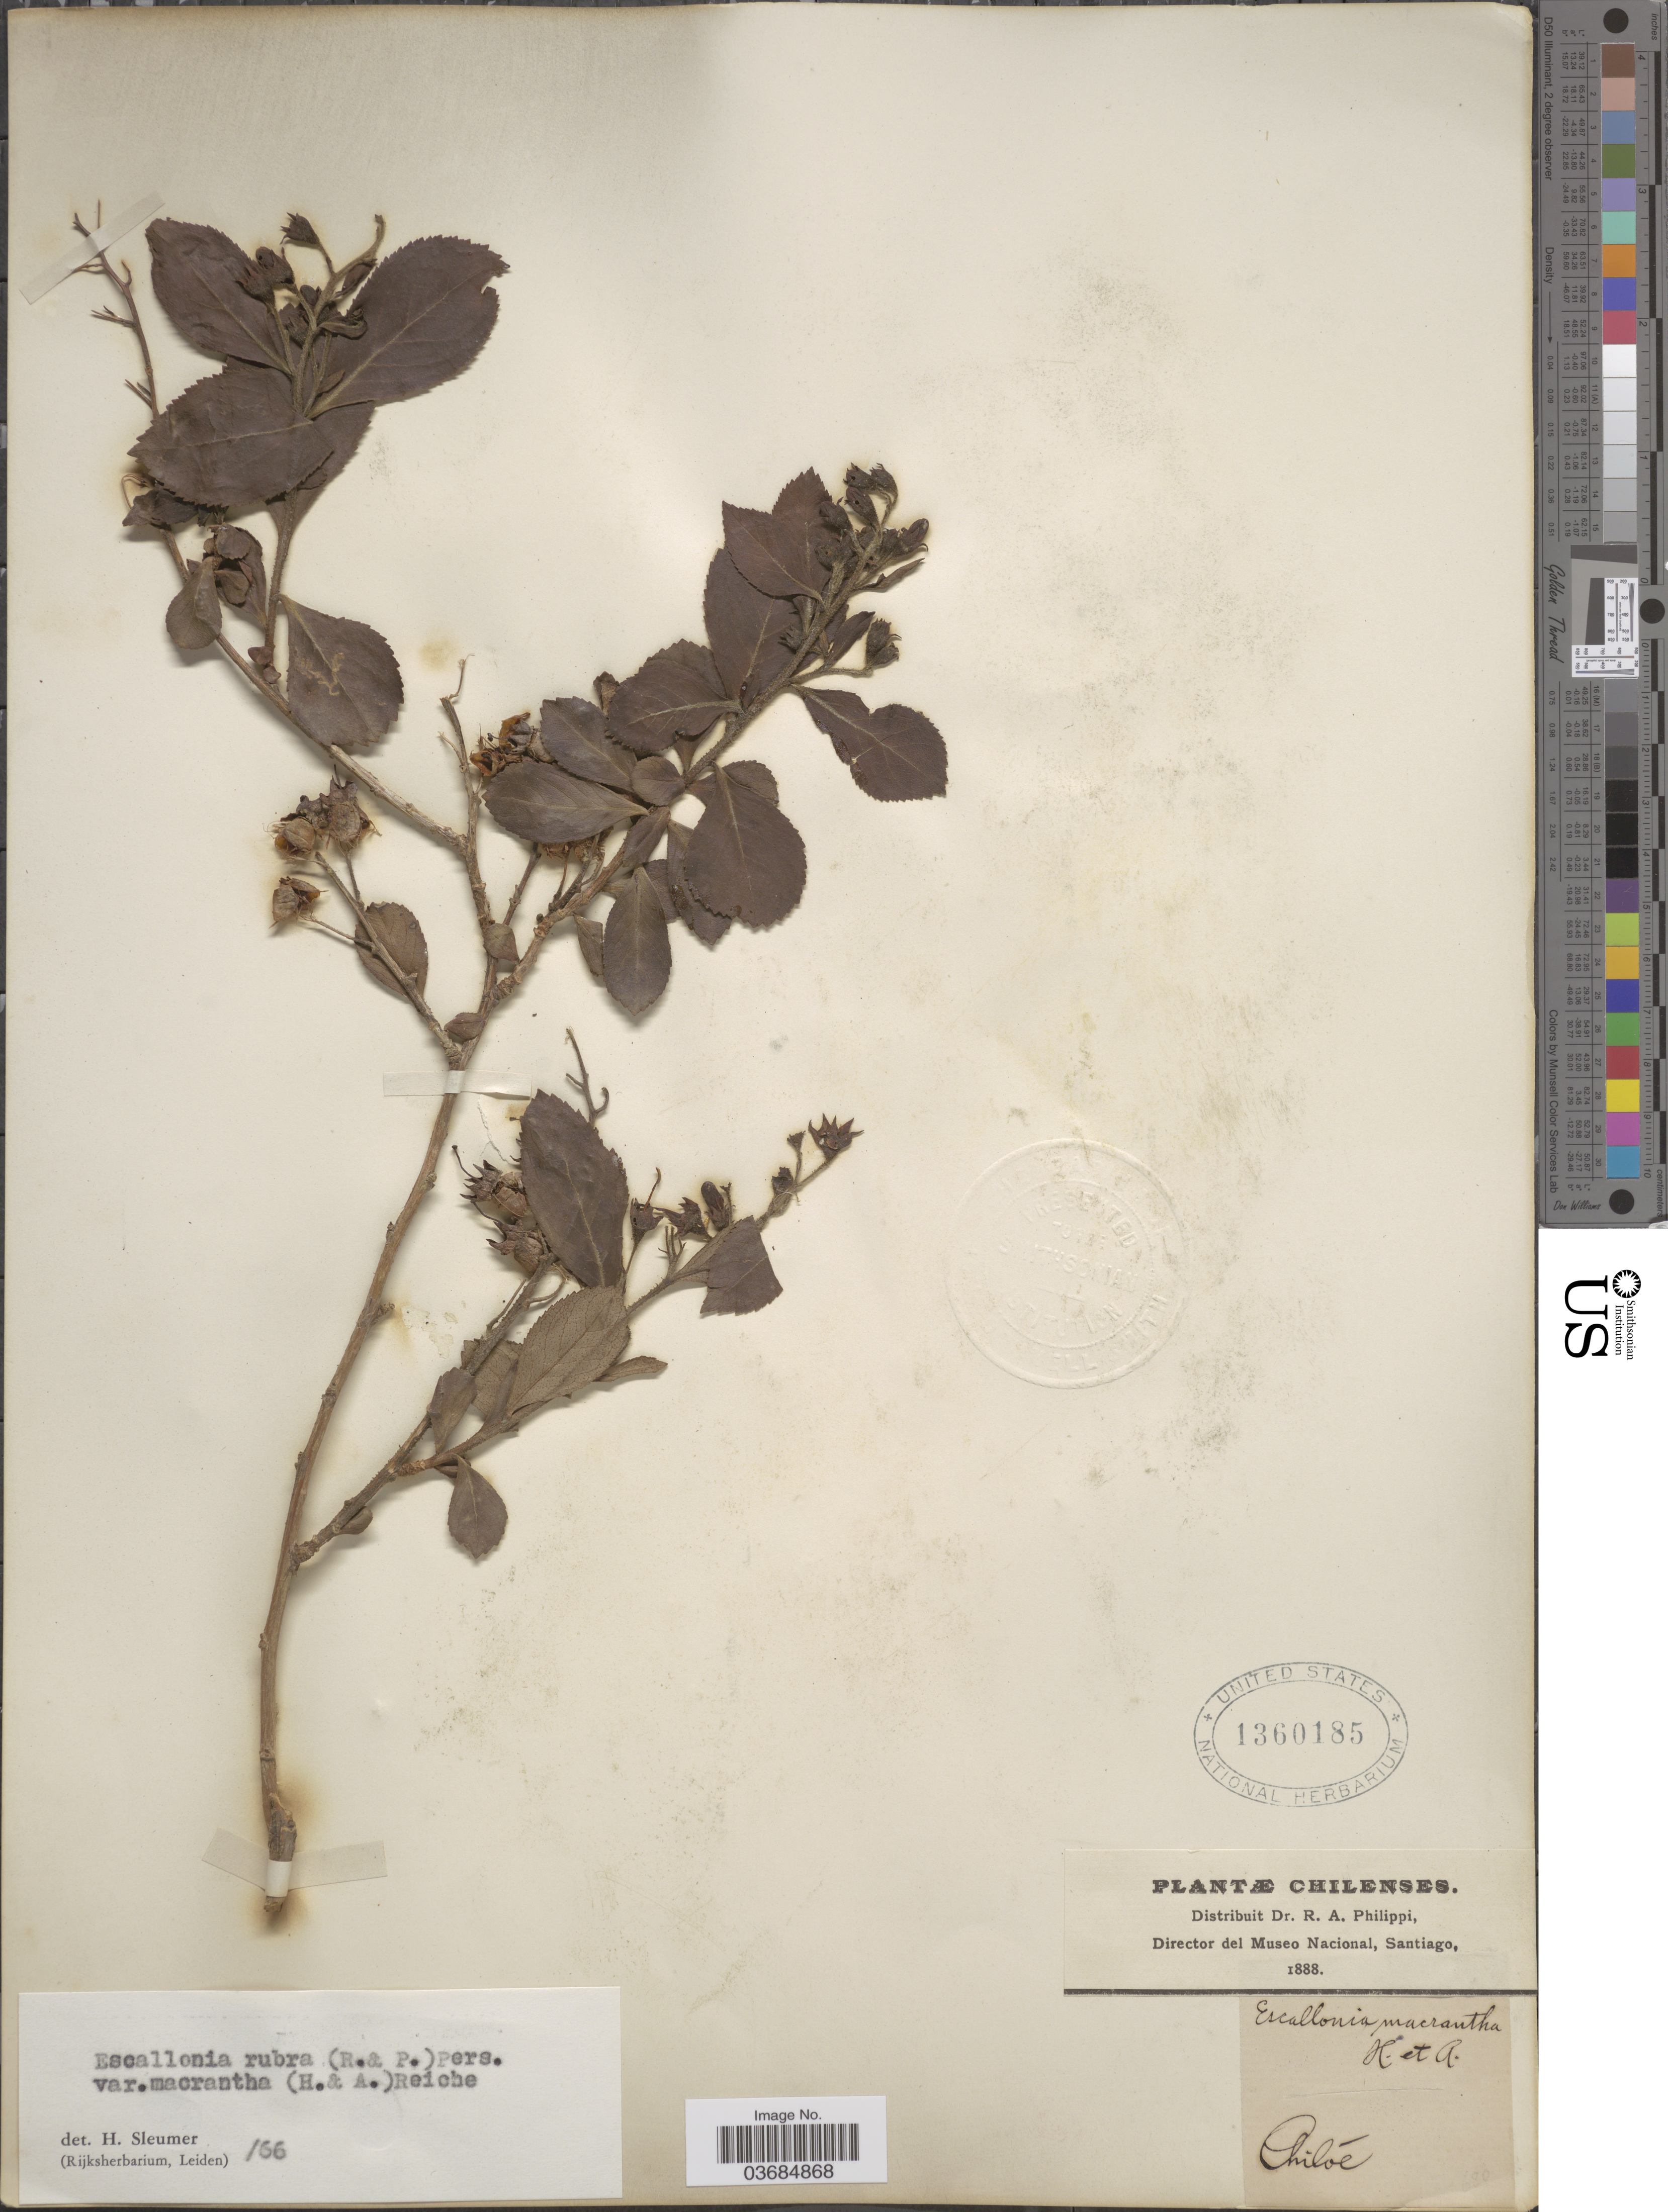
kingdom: Plantae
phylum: Tracheophyta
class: Magnoliopsida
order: Escalloniales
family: Escalloniaceae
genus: Escallonia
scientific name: Escallonia rubra var. macrantha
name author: (Hook. & Arn.) Reiche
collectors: ex. herb. R.A. Philippi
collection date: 1888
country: Chile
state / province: Arica y Parinacota (XV)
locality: Chiloé.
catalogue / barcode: US 1360185